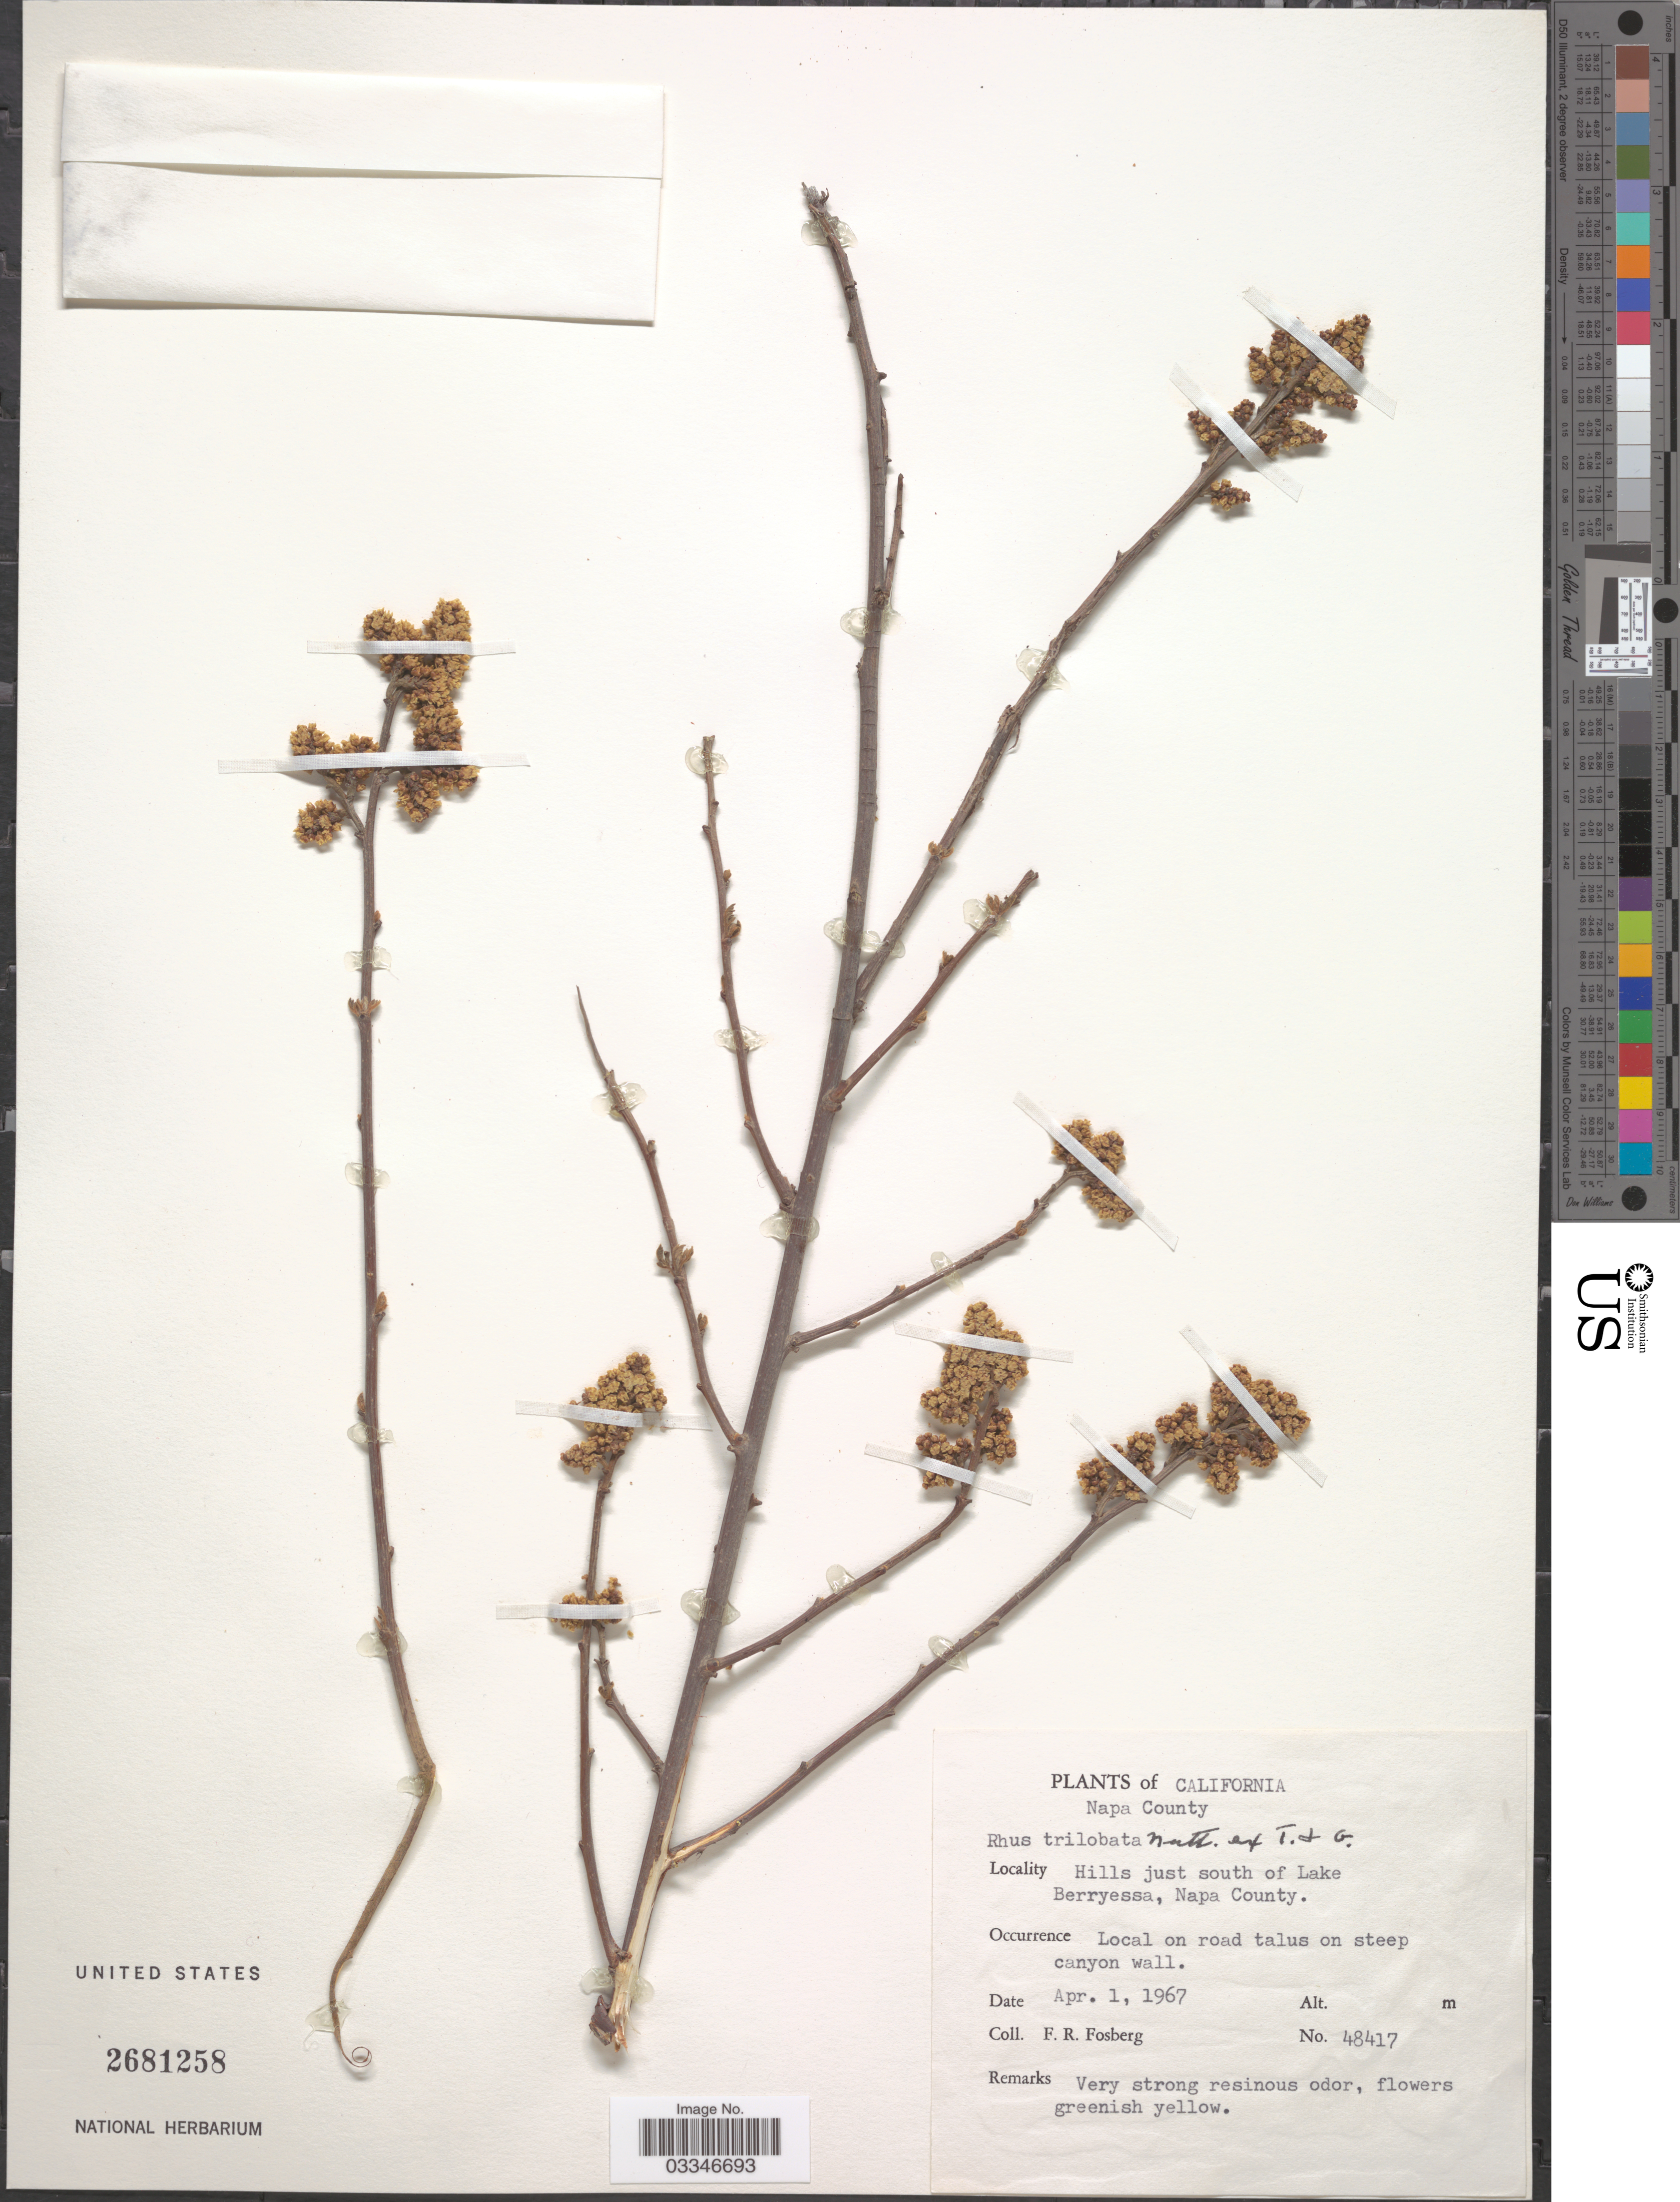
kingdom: Plantae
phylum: Tracheophyta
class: Magnoliopsida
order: Sapindales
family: Anacardiaceae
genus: Rhus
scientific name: Rhus trilobata var. typica Munz & Sloane ined.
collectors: F. R. Fosberg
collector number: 48417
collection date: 1967-04-01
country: United States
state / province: California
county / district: Napa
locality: Napa County. Hills just north of Lake Berryessa, Napa County.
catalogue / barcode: US 2681258